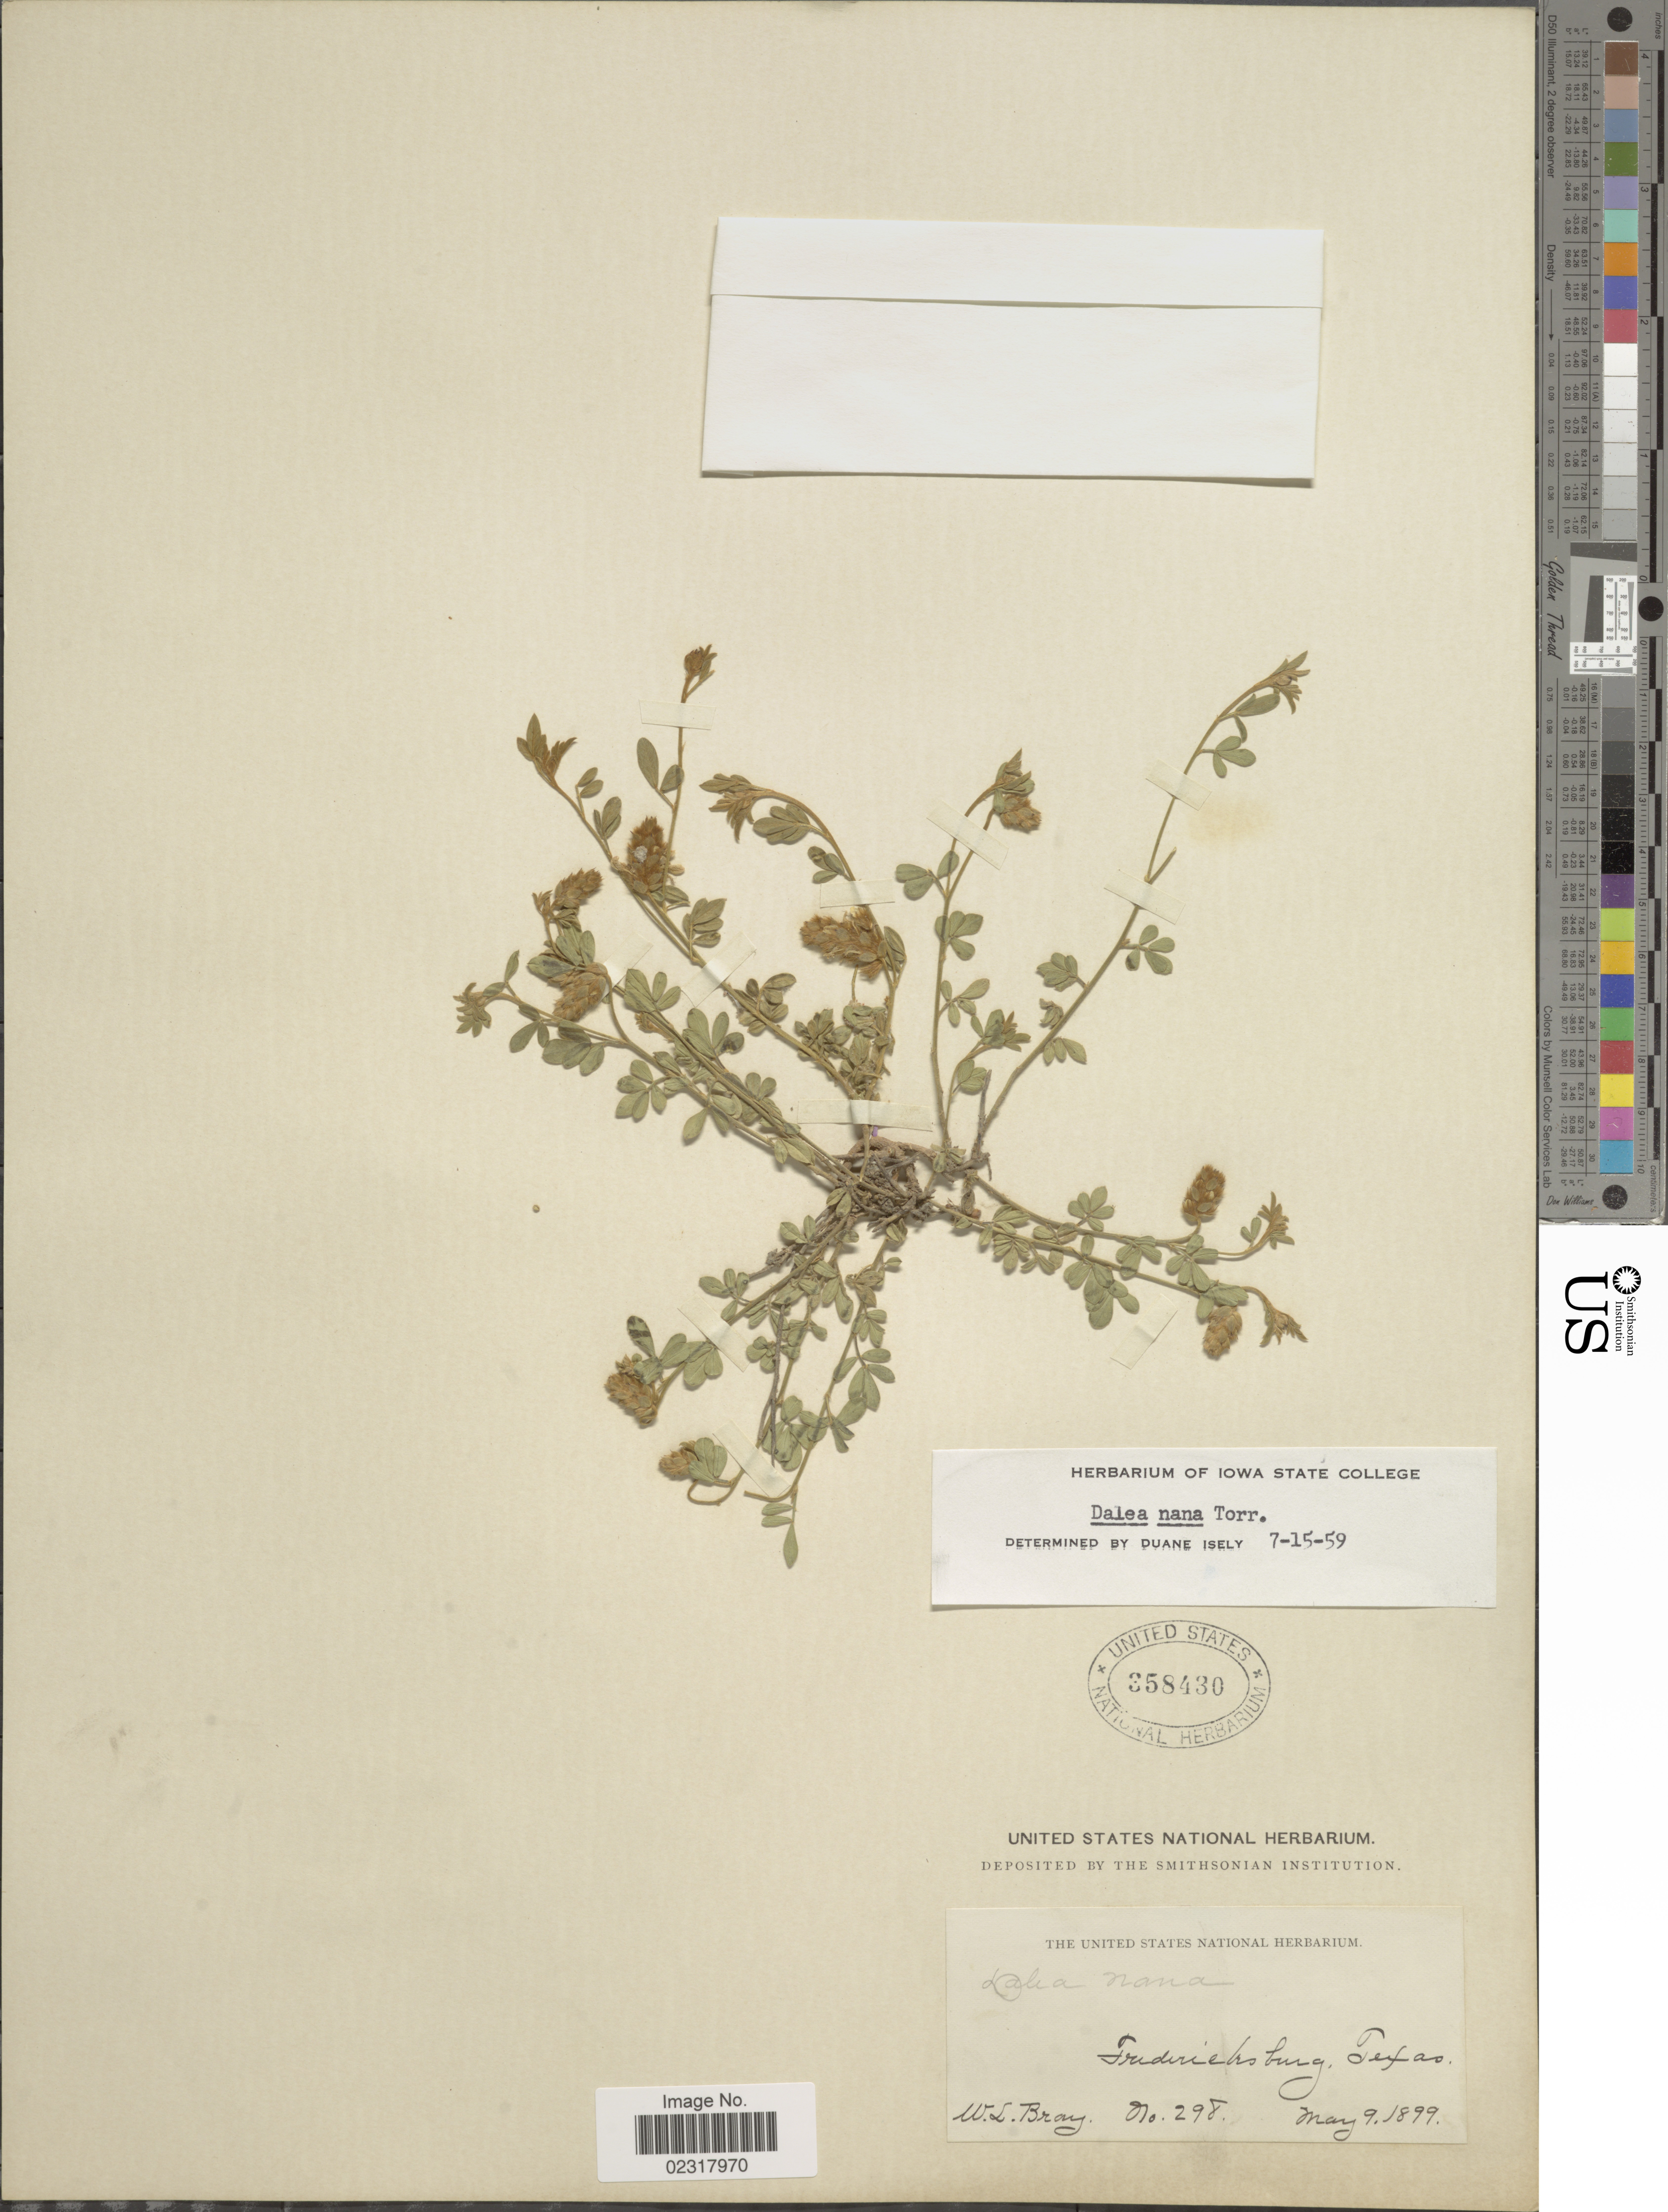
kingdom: Plantae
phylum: Tracheophyta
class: Magnoliopsida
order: Fabales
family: Fabaceae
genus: Dalea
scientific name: Dalea nana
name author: Torr. & A. Gray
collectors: W. L. Bray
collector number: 298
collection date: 1899-05-09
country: United States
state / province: Texas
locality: Fredericksburg.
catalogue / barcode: US 358430